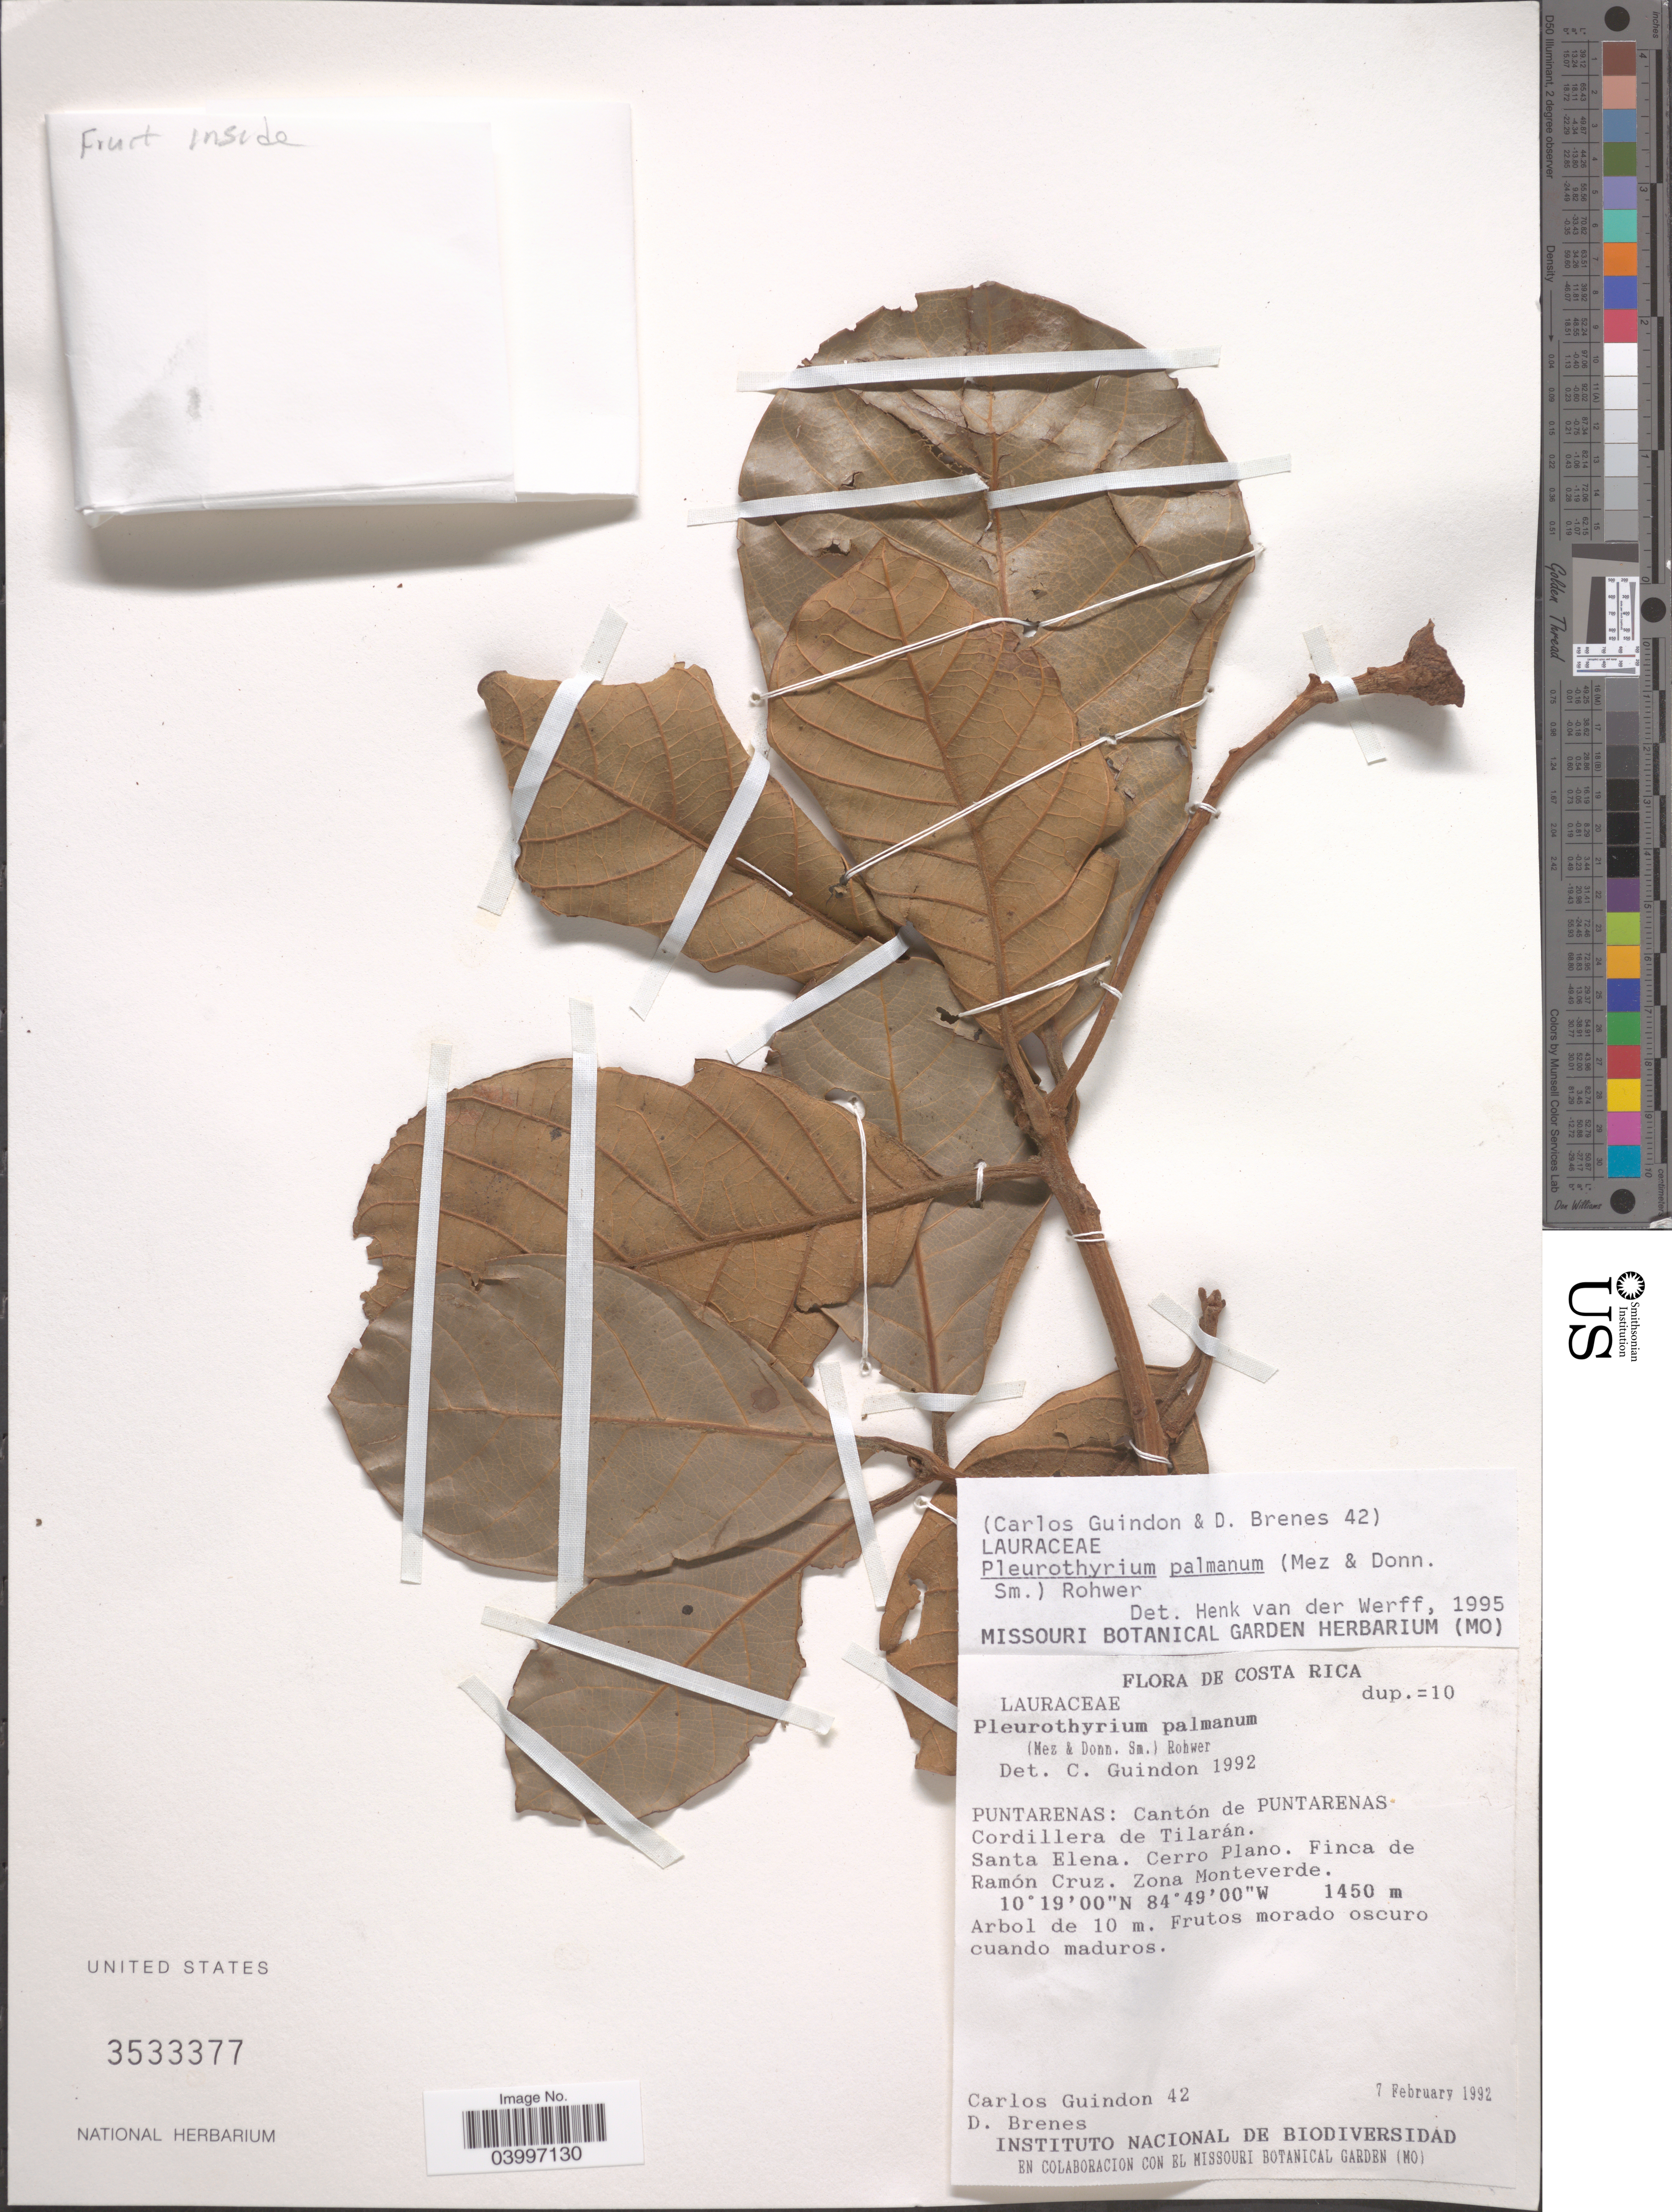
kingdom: Plantae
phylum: Tracheophyta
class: Magnoliopsida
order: Laurales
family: Lauraceae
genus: Pleurothyrium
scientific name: Pleurothyrium palmanum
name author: (Mez & Donn. Sm.) Rohwer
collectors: C. Guindon & D. Brenes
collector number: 42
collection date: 1992-02-07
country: Costa Rica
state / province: Puntarenas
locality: Cantón de Puntarenas. Cordillera de Tilarán. Santa Elena. Cerro Plano. Finca de Ramón Cruz. Zona Monteverde.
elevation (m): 1450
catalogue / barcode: US 3533377